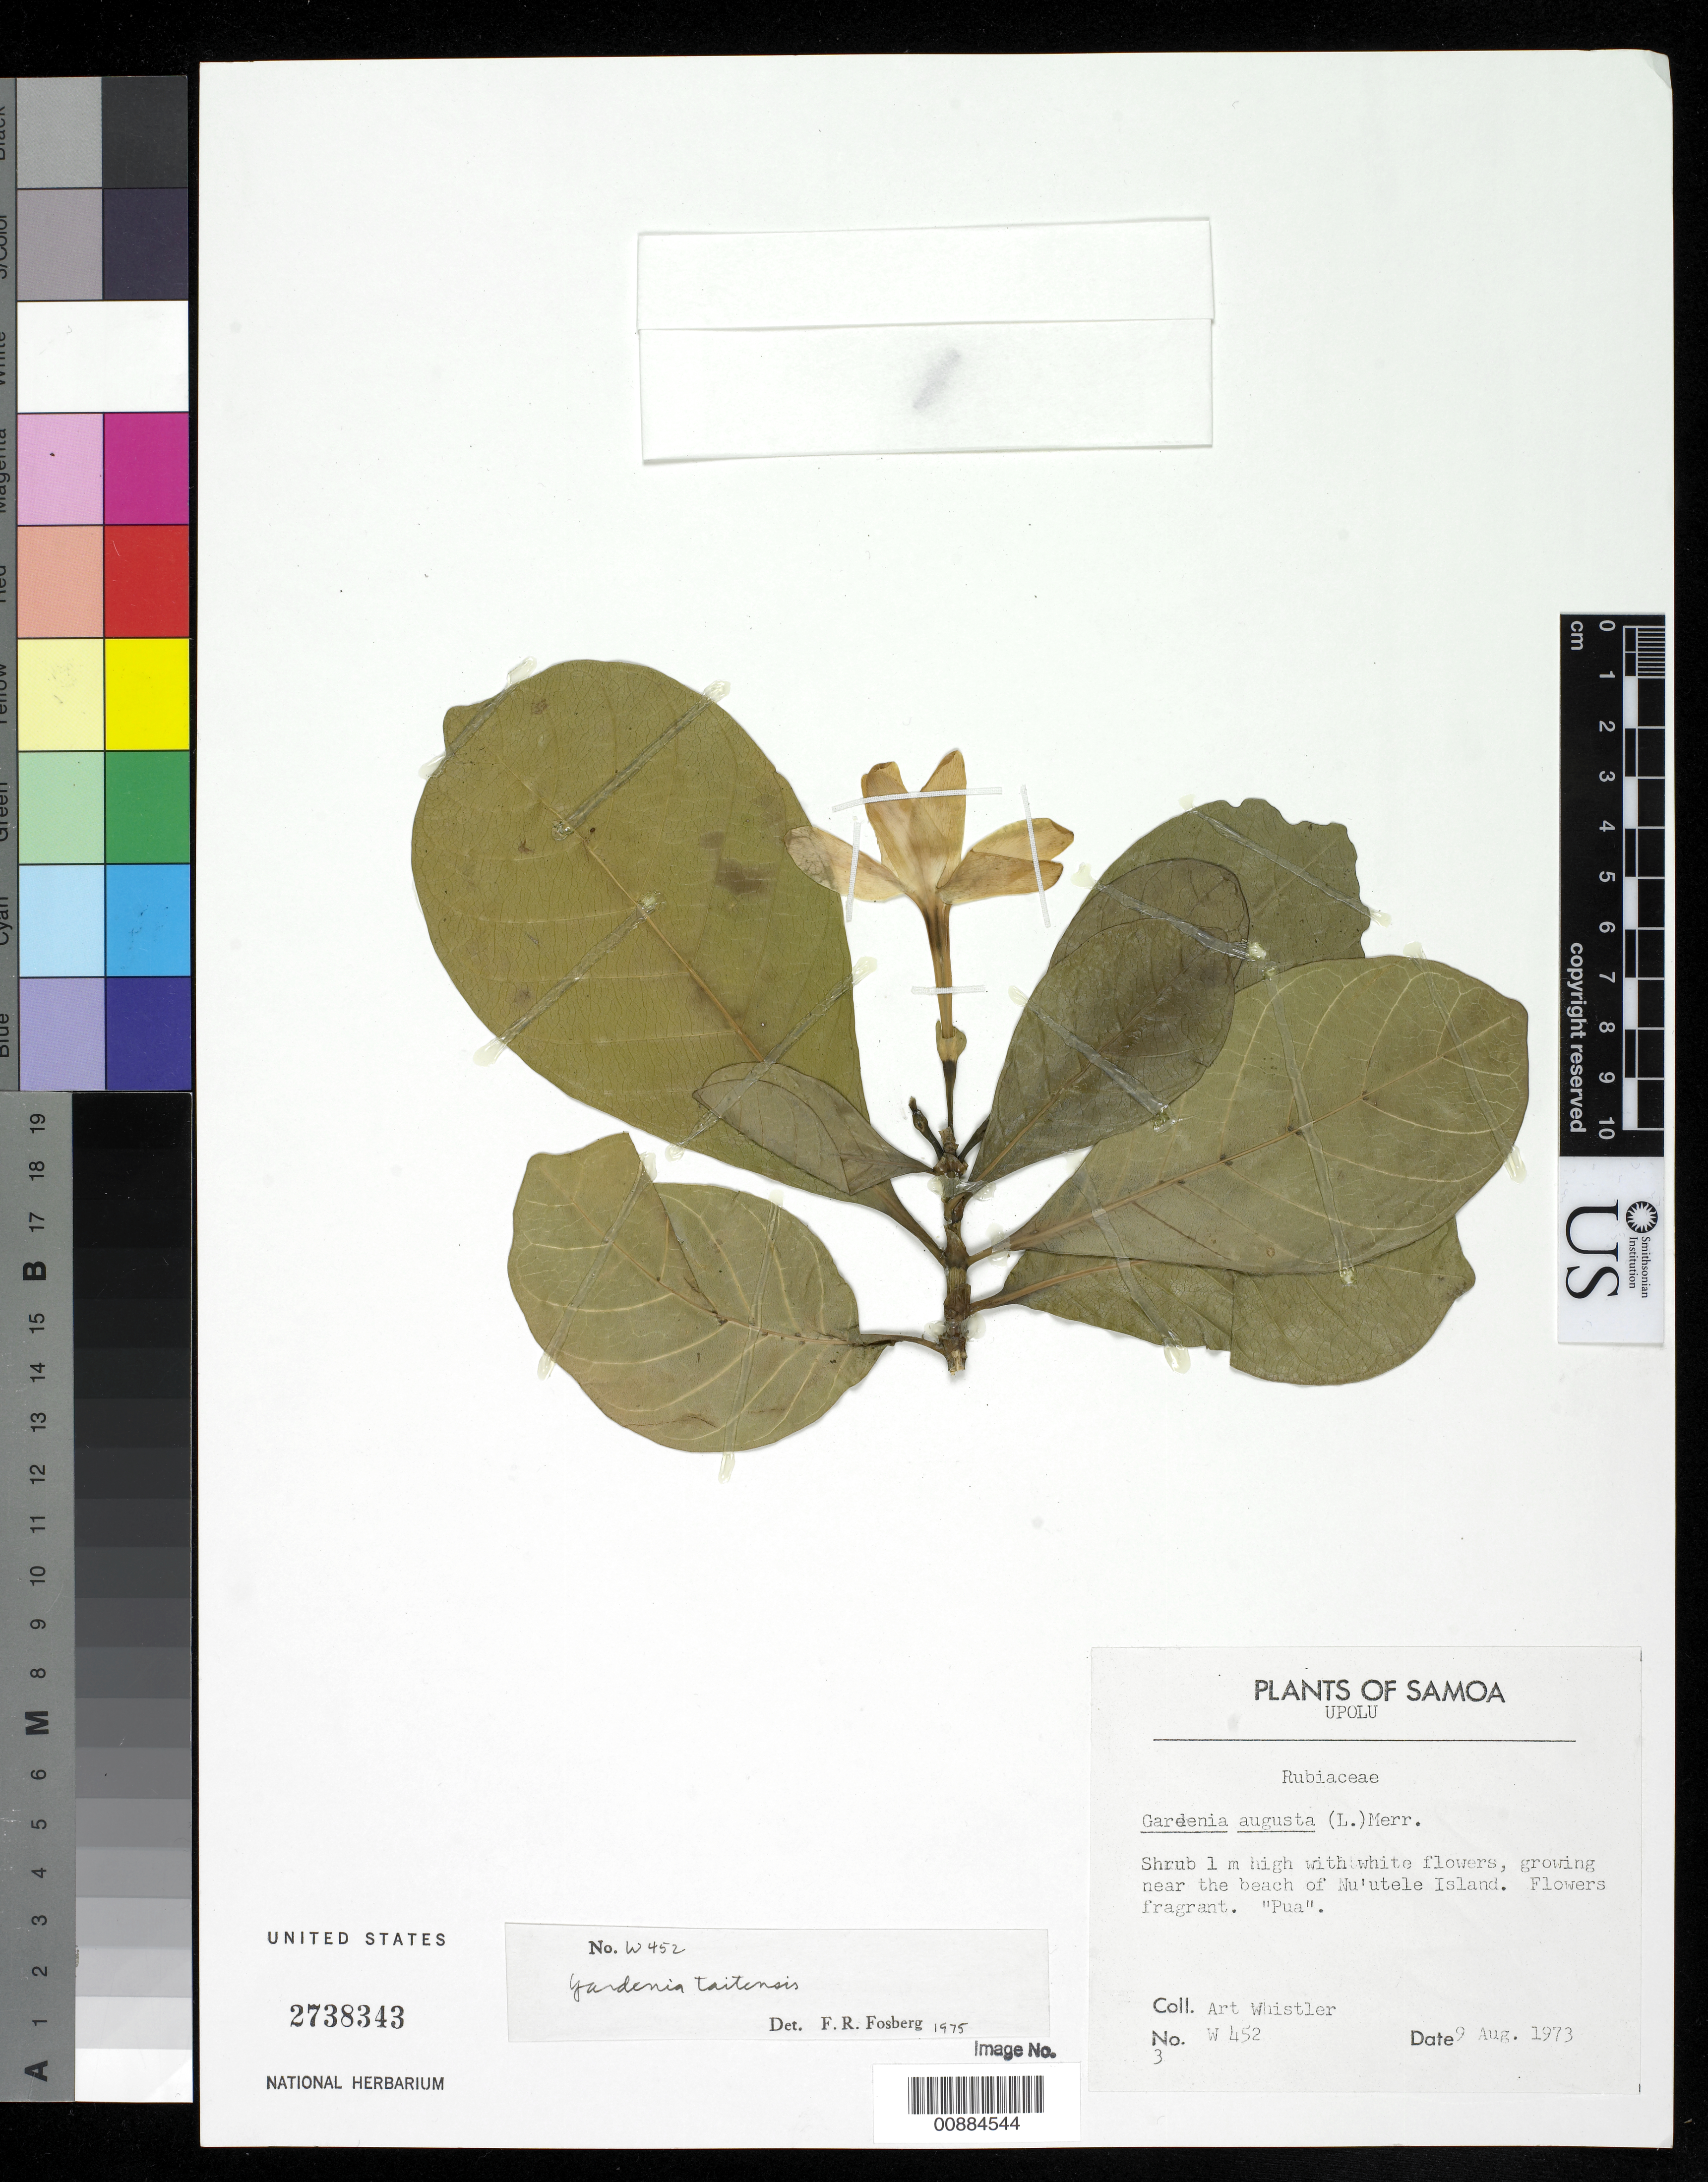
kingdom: Plantae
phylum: Tracheophyta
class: Magnoliopsida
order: Gentianales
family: Rubiaceae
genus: Gardenia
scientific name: Gardenia taitensis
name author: DC.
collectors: A. Whistler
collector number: W 452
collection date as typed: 09 Aug 1973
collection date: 1973-08-09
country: American Samoa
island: Tutua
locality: Nu'utele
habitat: Growing near the beach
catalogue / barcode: US 2738343